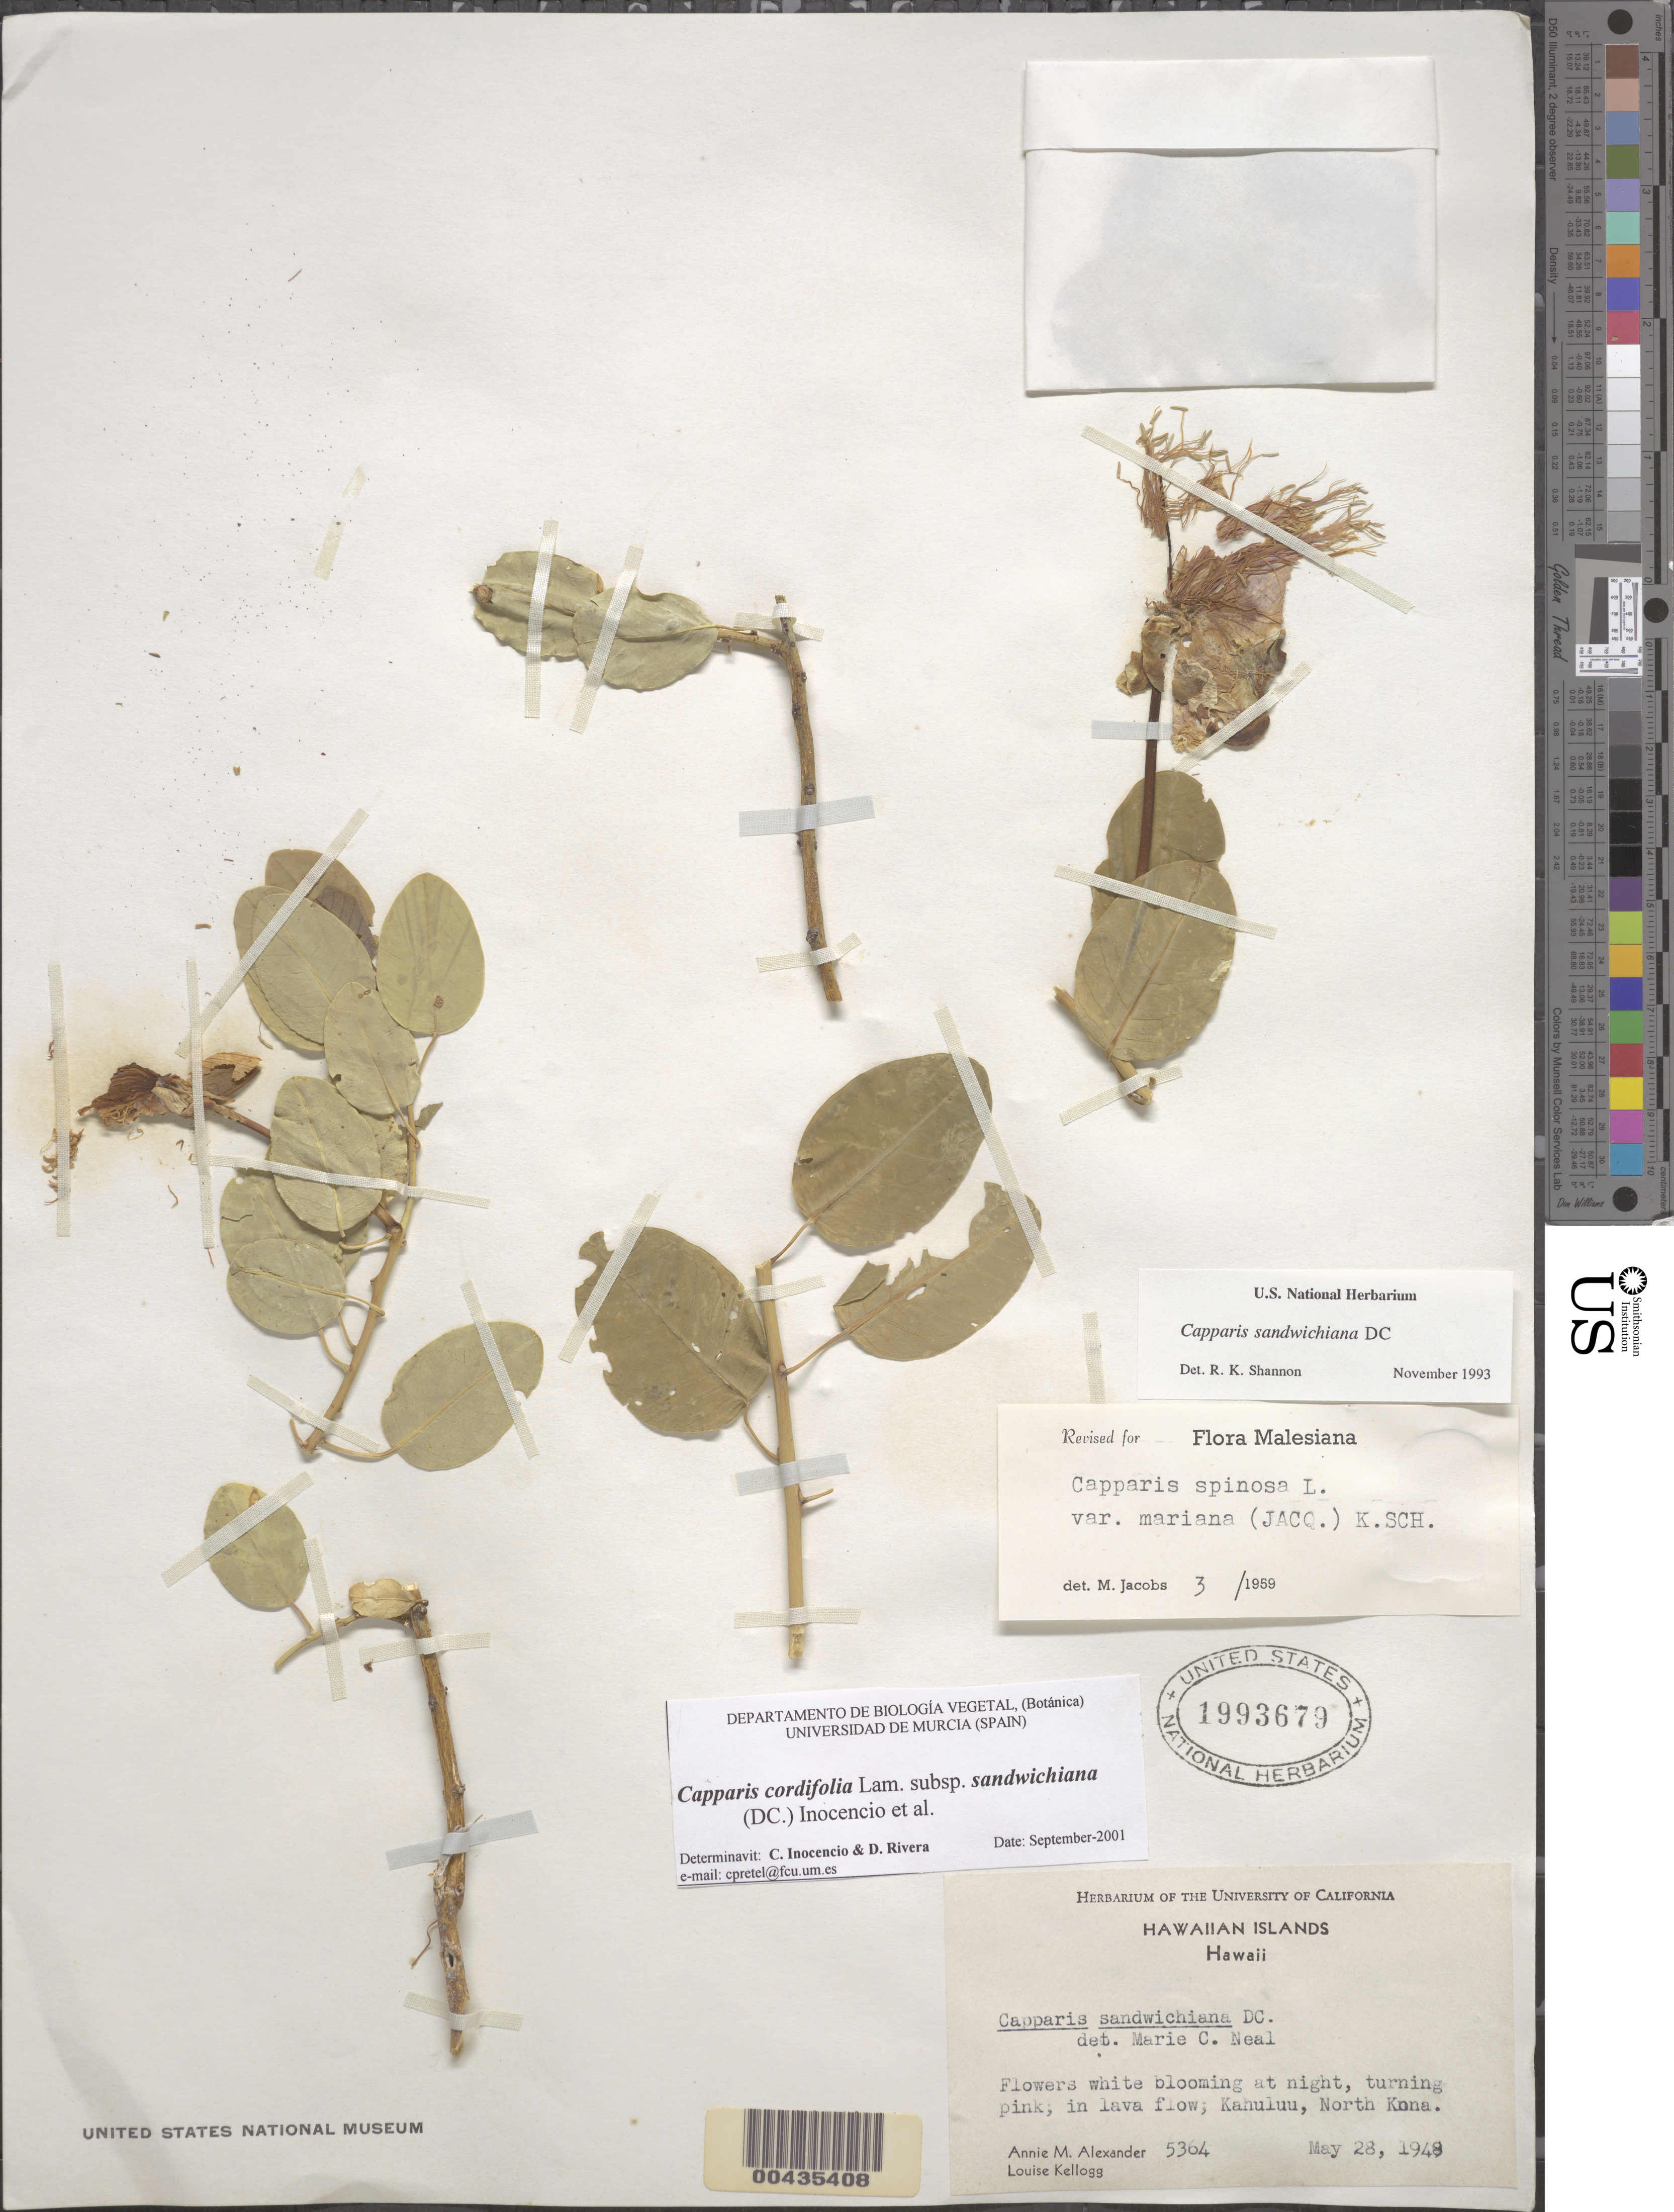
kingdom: Plantae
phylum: Tracheophyta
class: Magnoliopsida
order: Brassicales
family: Capparaceae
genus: Capparis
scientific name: Capparis sandwichiana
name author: DC.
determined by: Shannon, R. K., (UNITED STATES)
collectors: A. M. Alexander & L. Kellogg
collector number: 5364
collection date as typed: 28 May 1948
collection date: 1948-05-28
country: United States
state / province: Hawaii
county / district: Hawaii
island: Hawaii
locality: Kahuluu, N Kona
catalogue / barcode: US 1993679